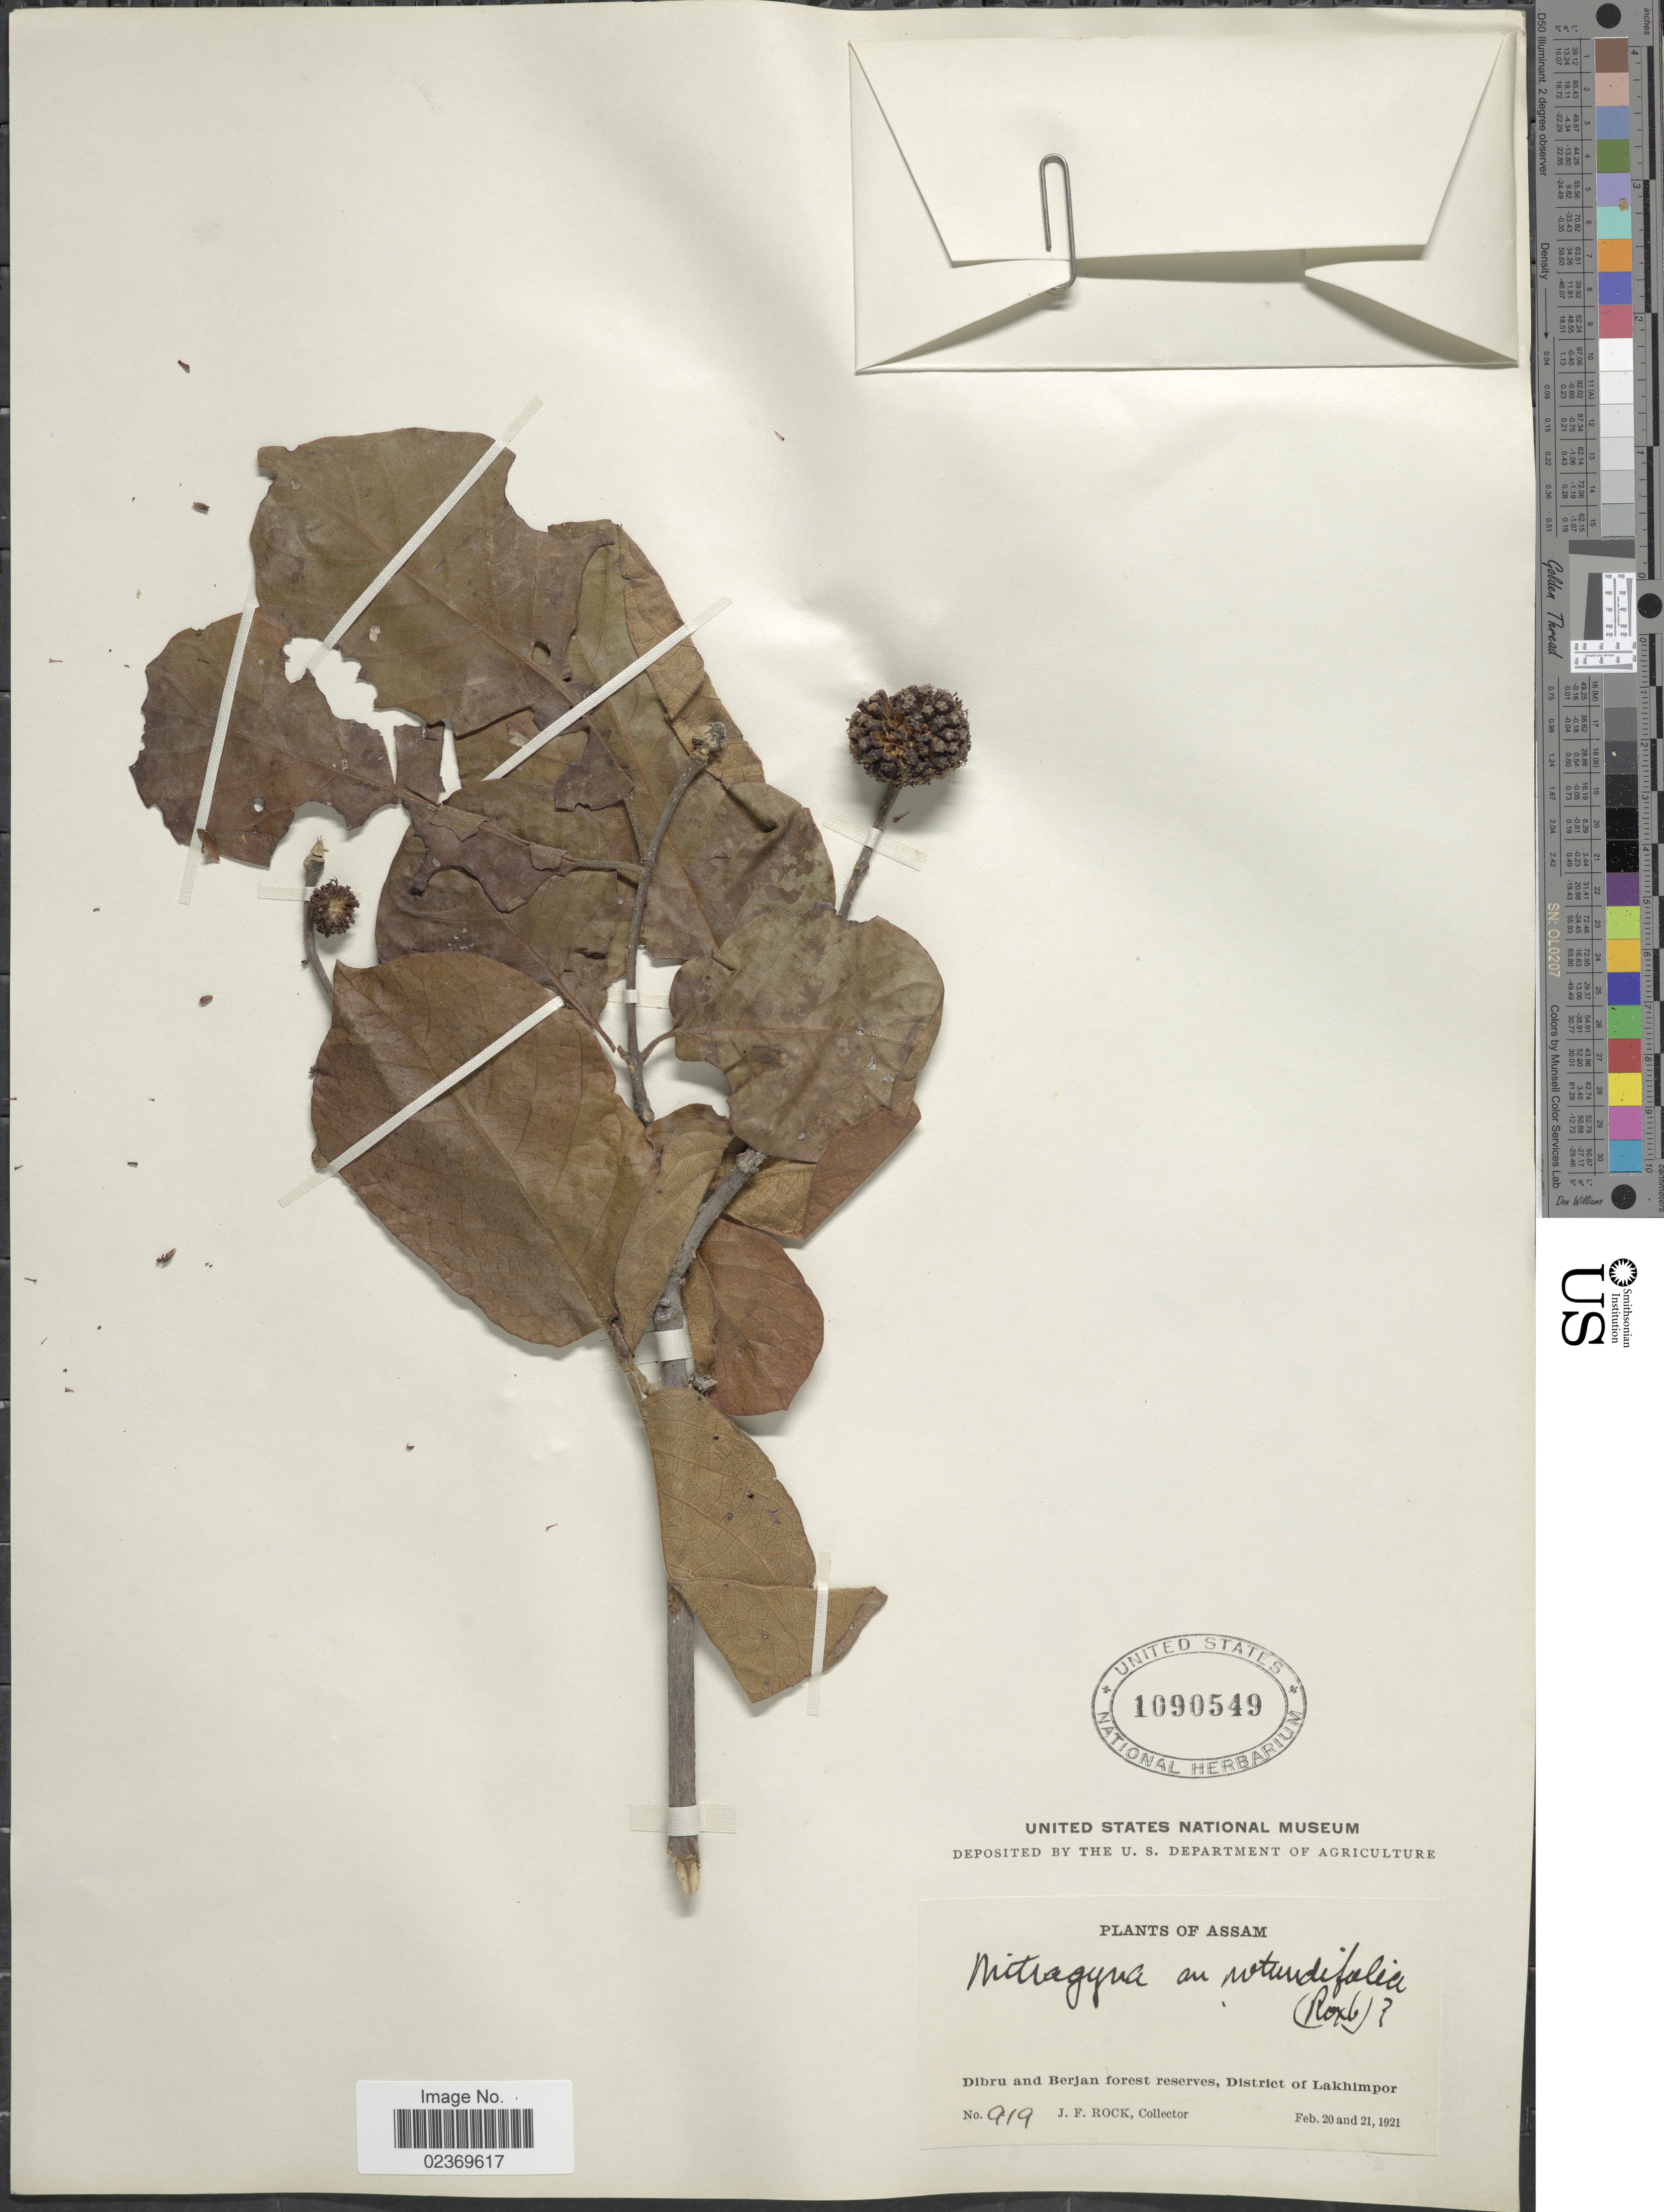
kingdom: Plantae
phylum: Tracheophyta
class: Magnoliopsida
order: Gentianales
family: Rubiaceae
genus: Mitragyna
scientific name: Mitragyna rotundifolia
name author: (Roxb.) Kuntze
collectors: J. Rock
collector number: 919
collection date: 1921-02-20/1921-02-21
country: India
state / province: Assam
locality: Dibru and Berjan forest reserves, District of Lakhimpor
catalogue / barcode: US 1090549